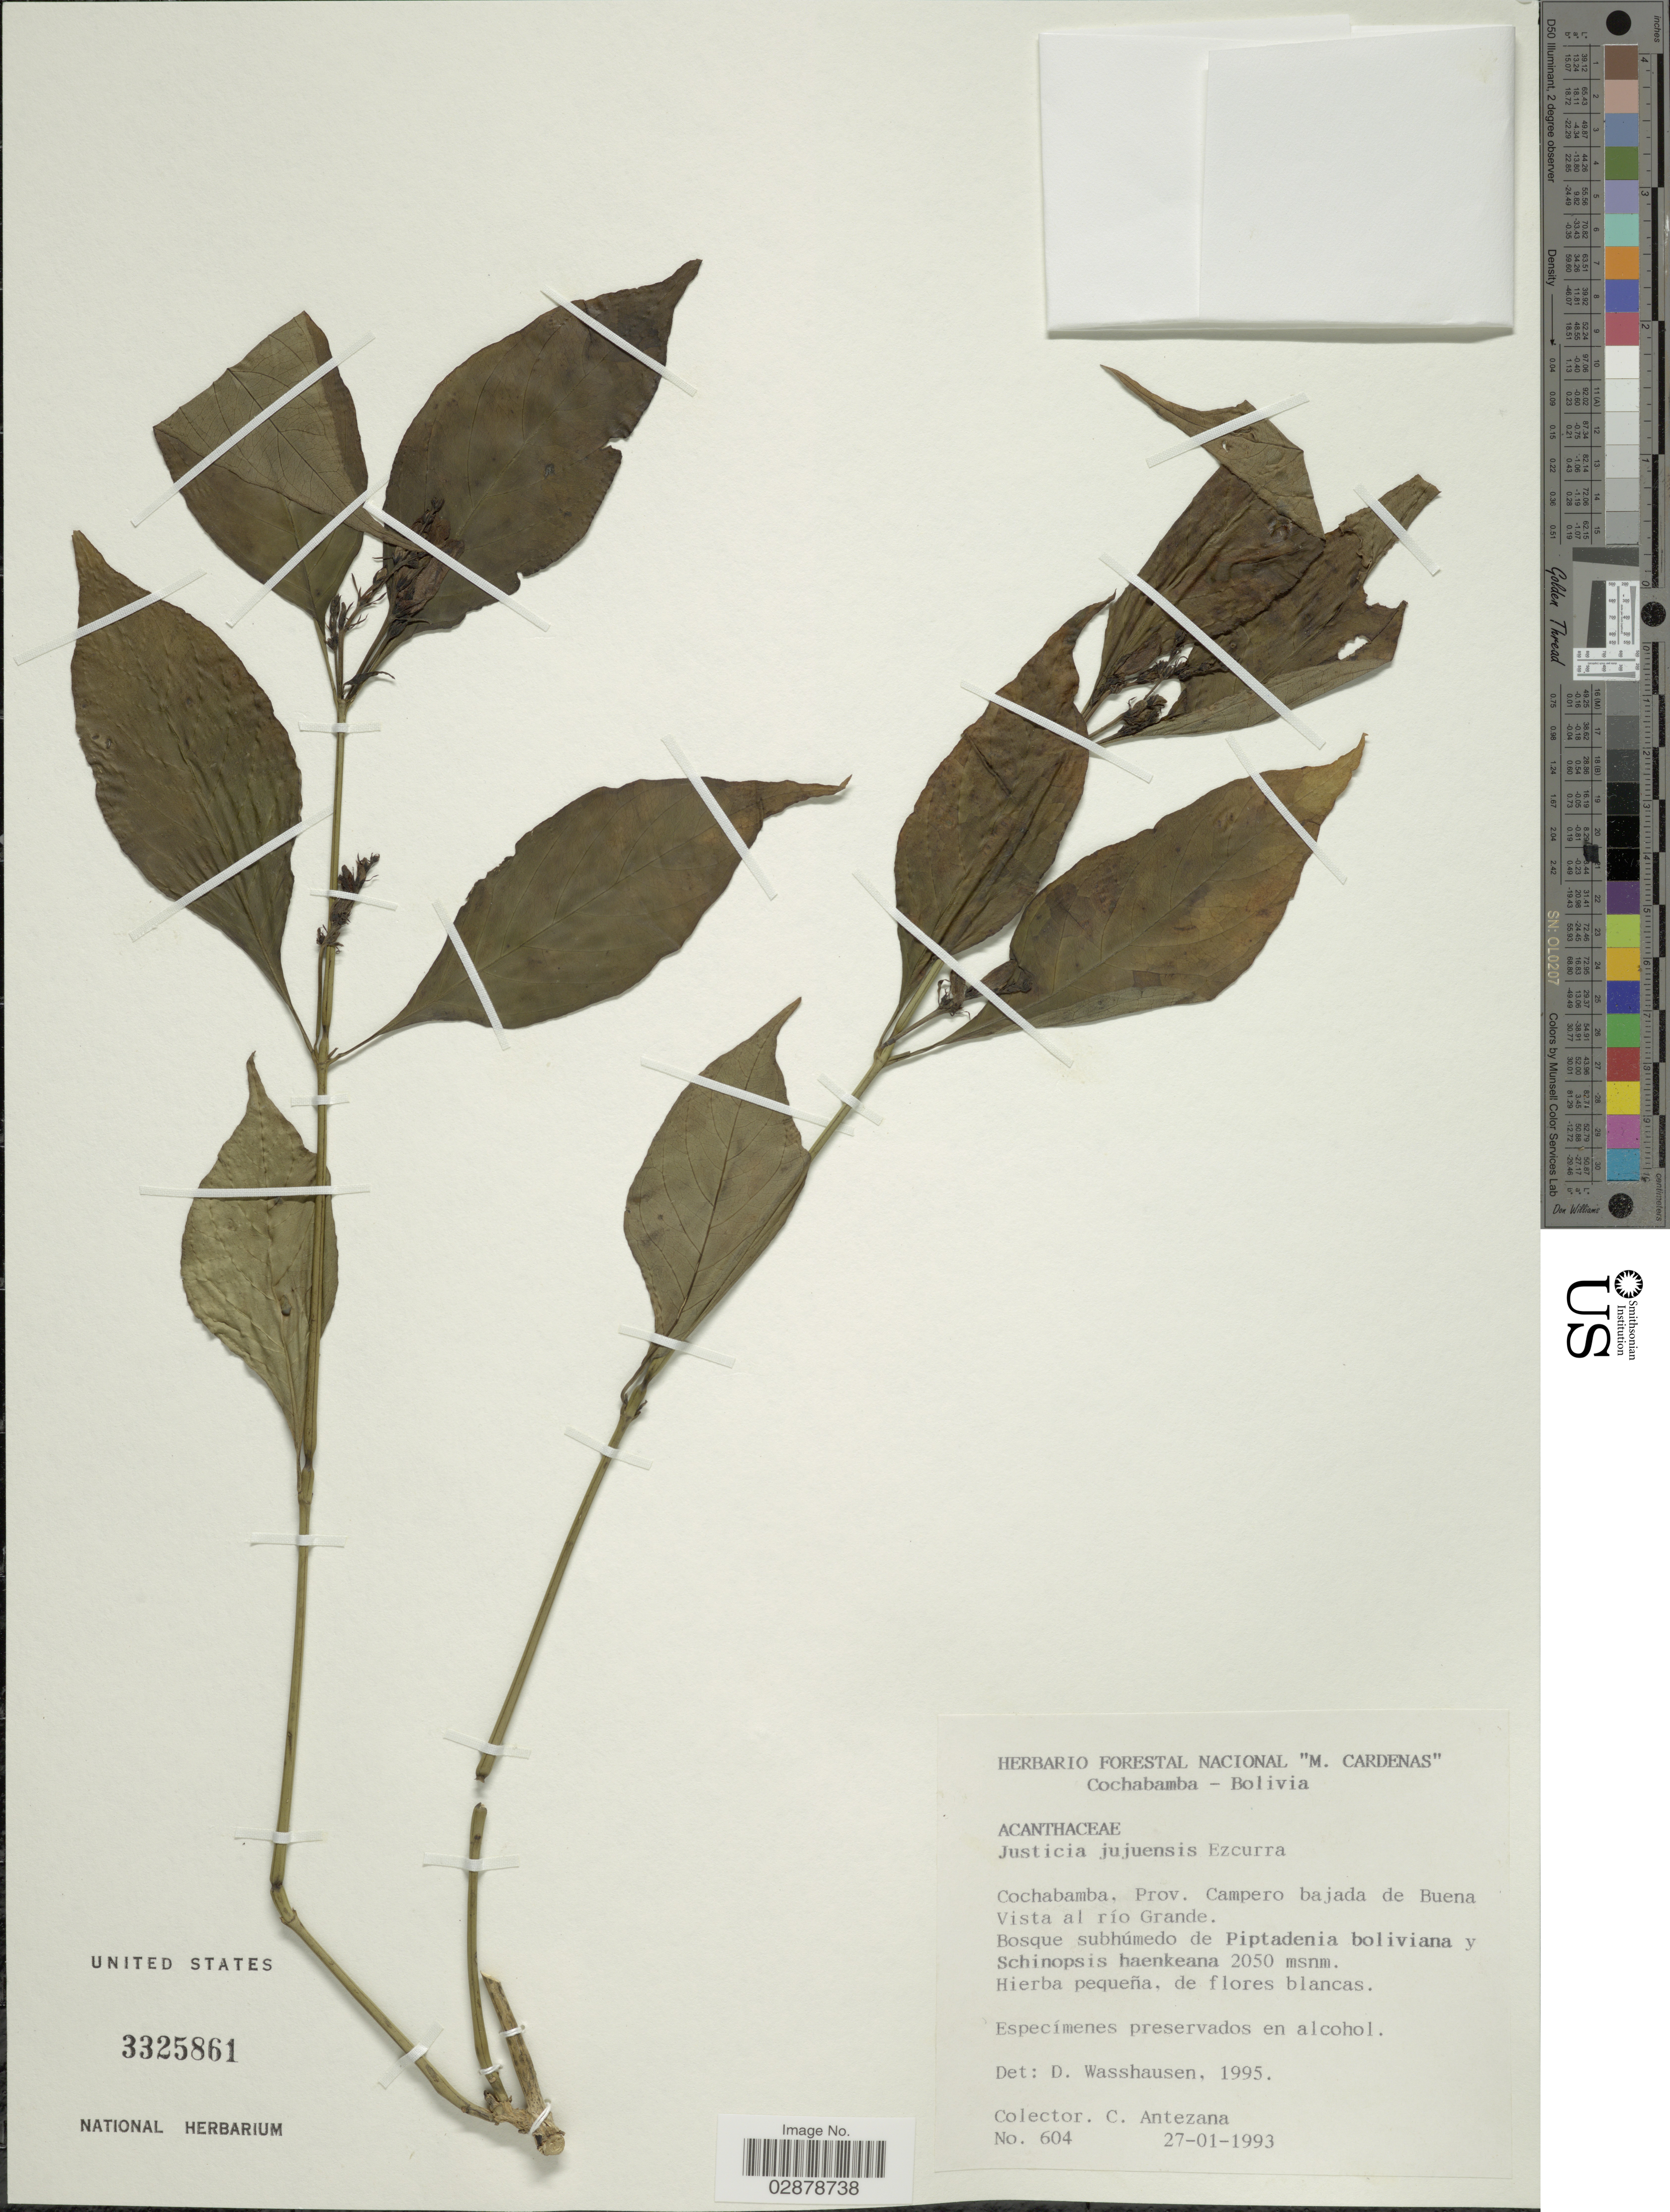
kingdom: Plantae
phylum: Tracheophyta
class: Magnoliopsida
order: Lamiales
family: Acanthaceae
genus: Justicia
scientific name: Justicia corumbensis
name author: (Lindau) Wassh. & C. Ezcurra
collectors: C. Antezana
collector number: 604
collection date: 1993-01-27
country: Bolivia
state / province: Cochabamba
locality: Cochabamba, Prov. Campo bajada de Buena Vista al río Grande.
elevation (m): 2050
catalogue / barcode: US 3325861